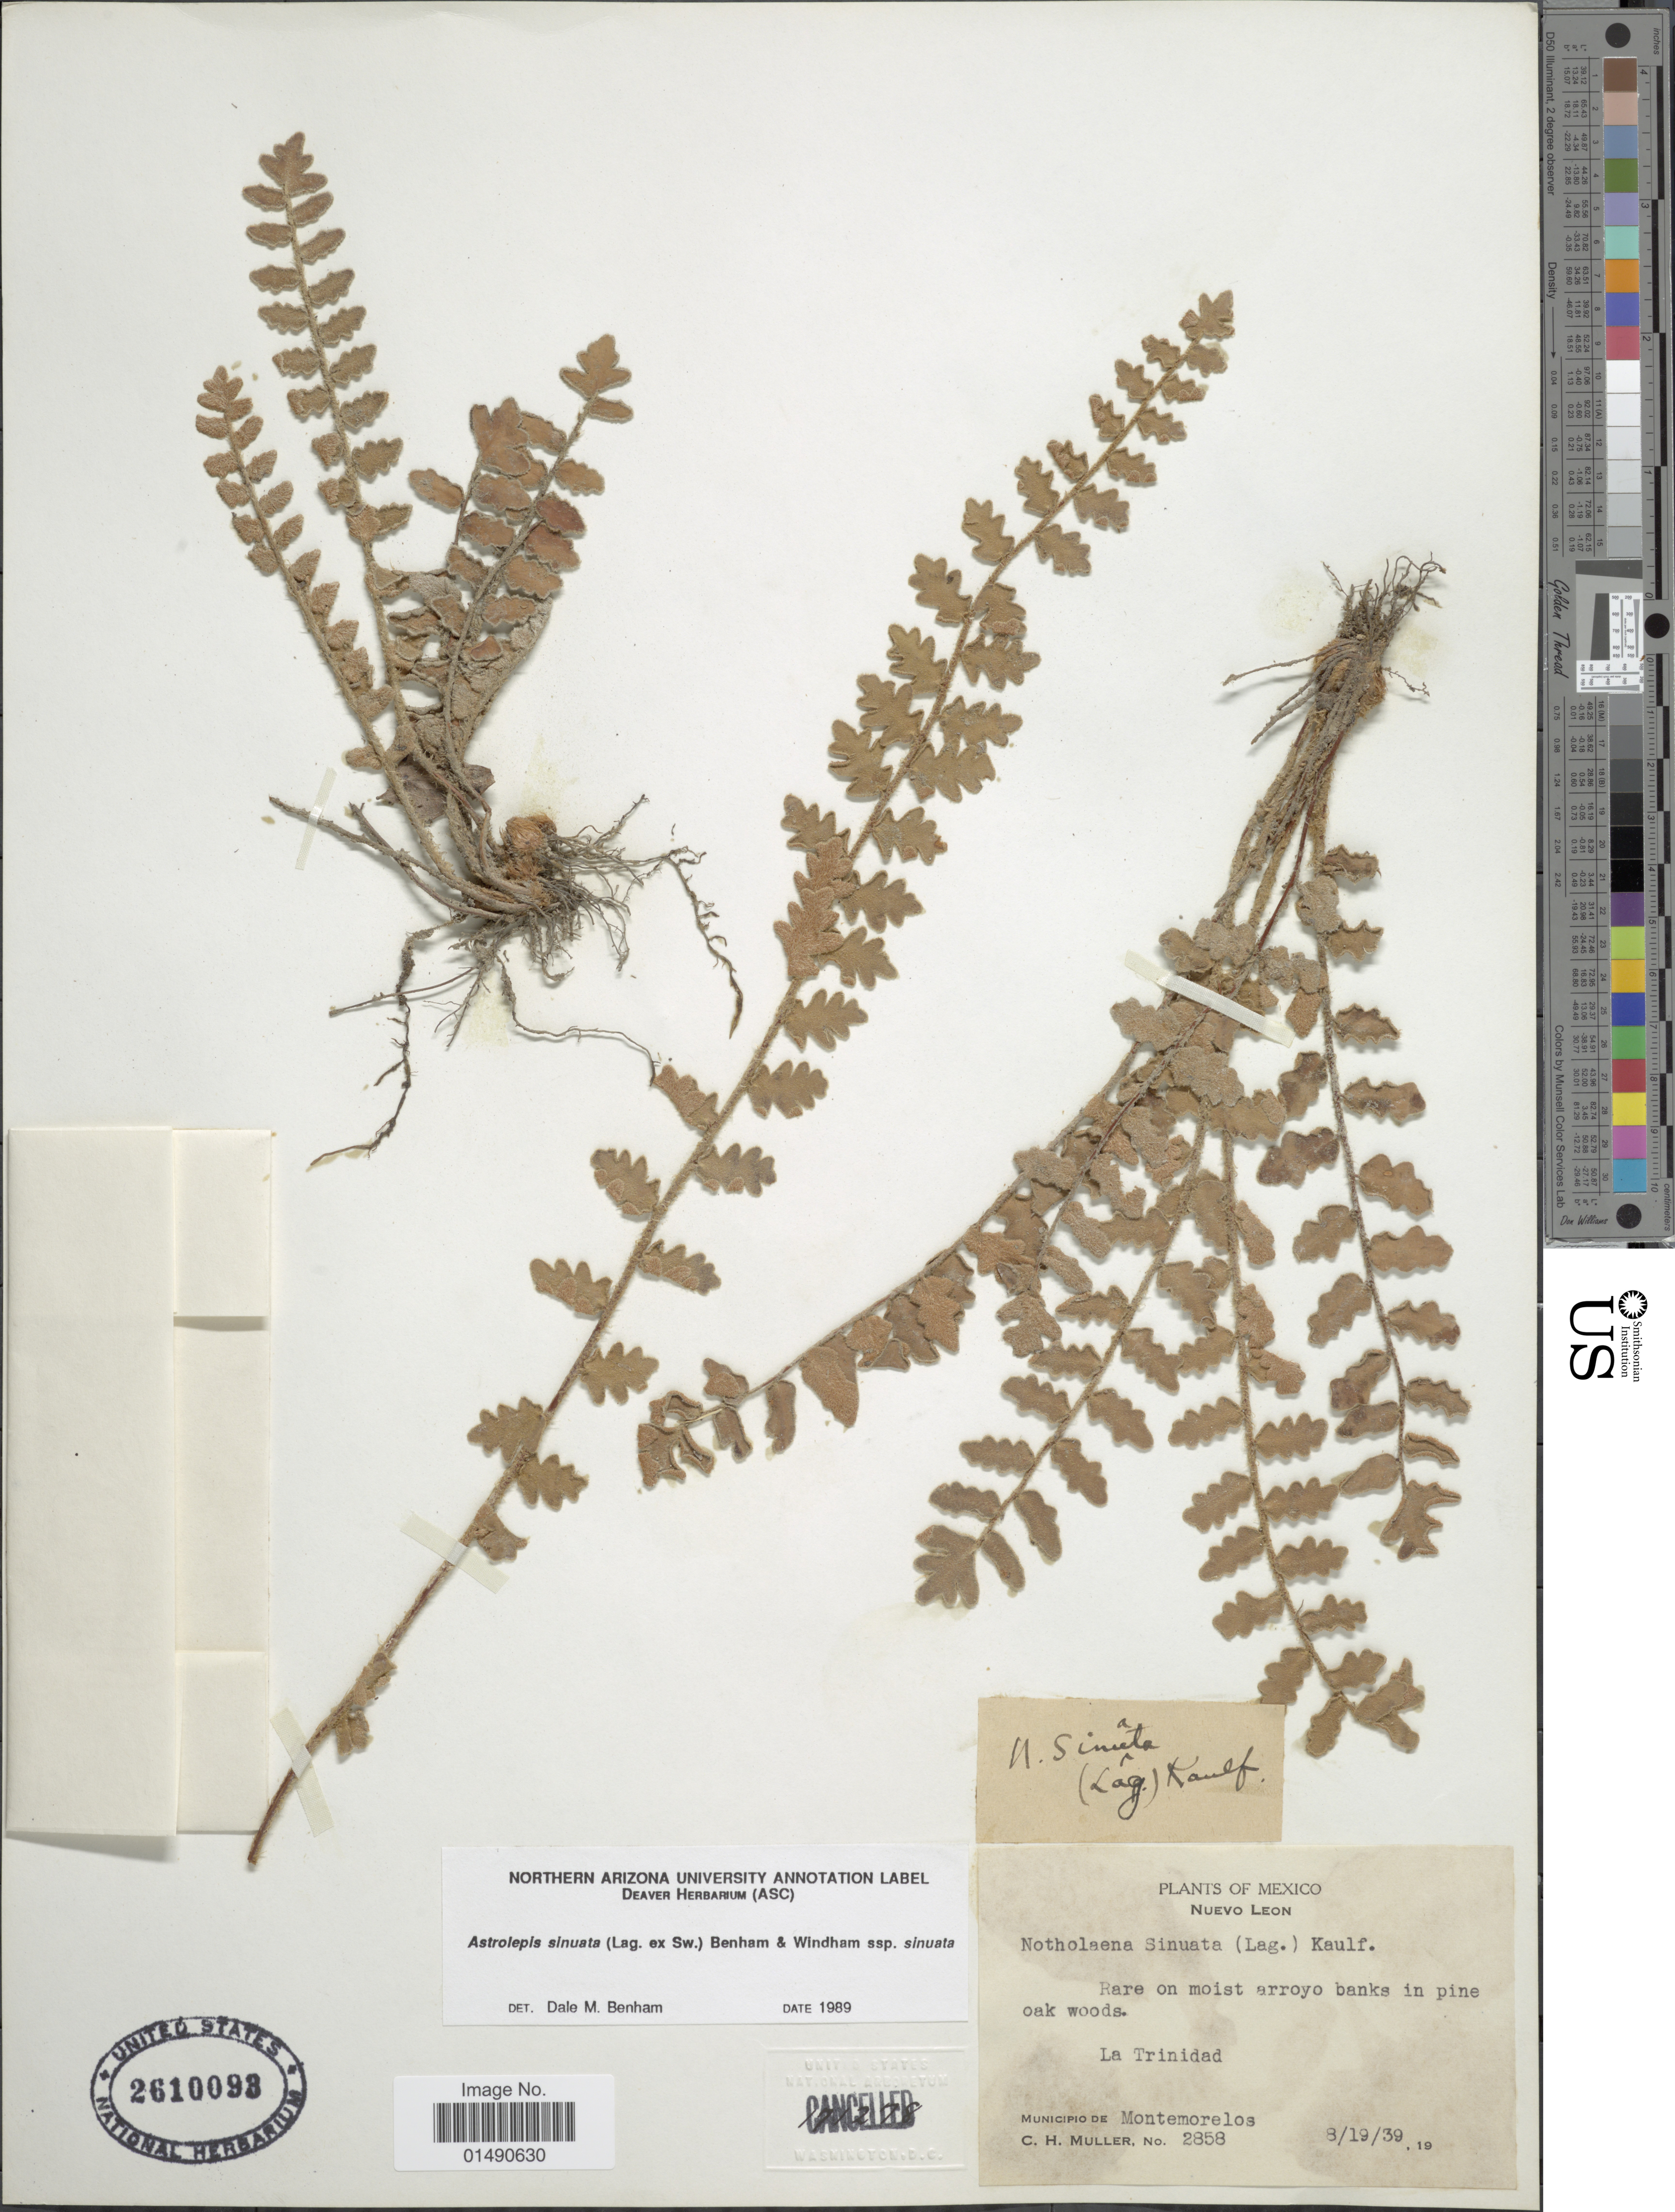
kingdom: Plantae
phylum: Tracheophyta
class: Polypodiopsida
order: Polypodiales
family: Pteridaceae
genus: Astrolepis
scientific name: Astrolepis sinuata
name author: (Lag. ex Sw.) D.M. Benham & Windham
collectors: C. H. Müller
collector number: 2858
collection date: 1939-08-19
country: Mexico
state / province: Nuevo León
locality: Rare on moist arroyo banks in pine oak woods, La Trinidad, Municipoi de Montemorelos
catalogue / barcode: US 2610093